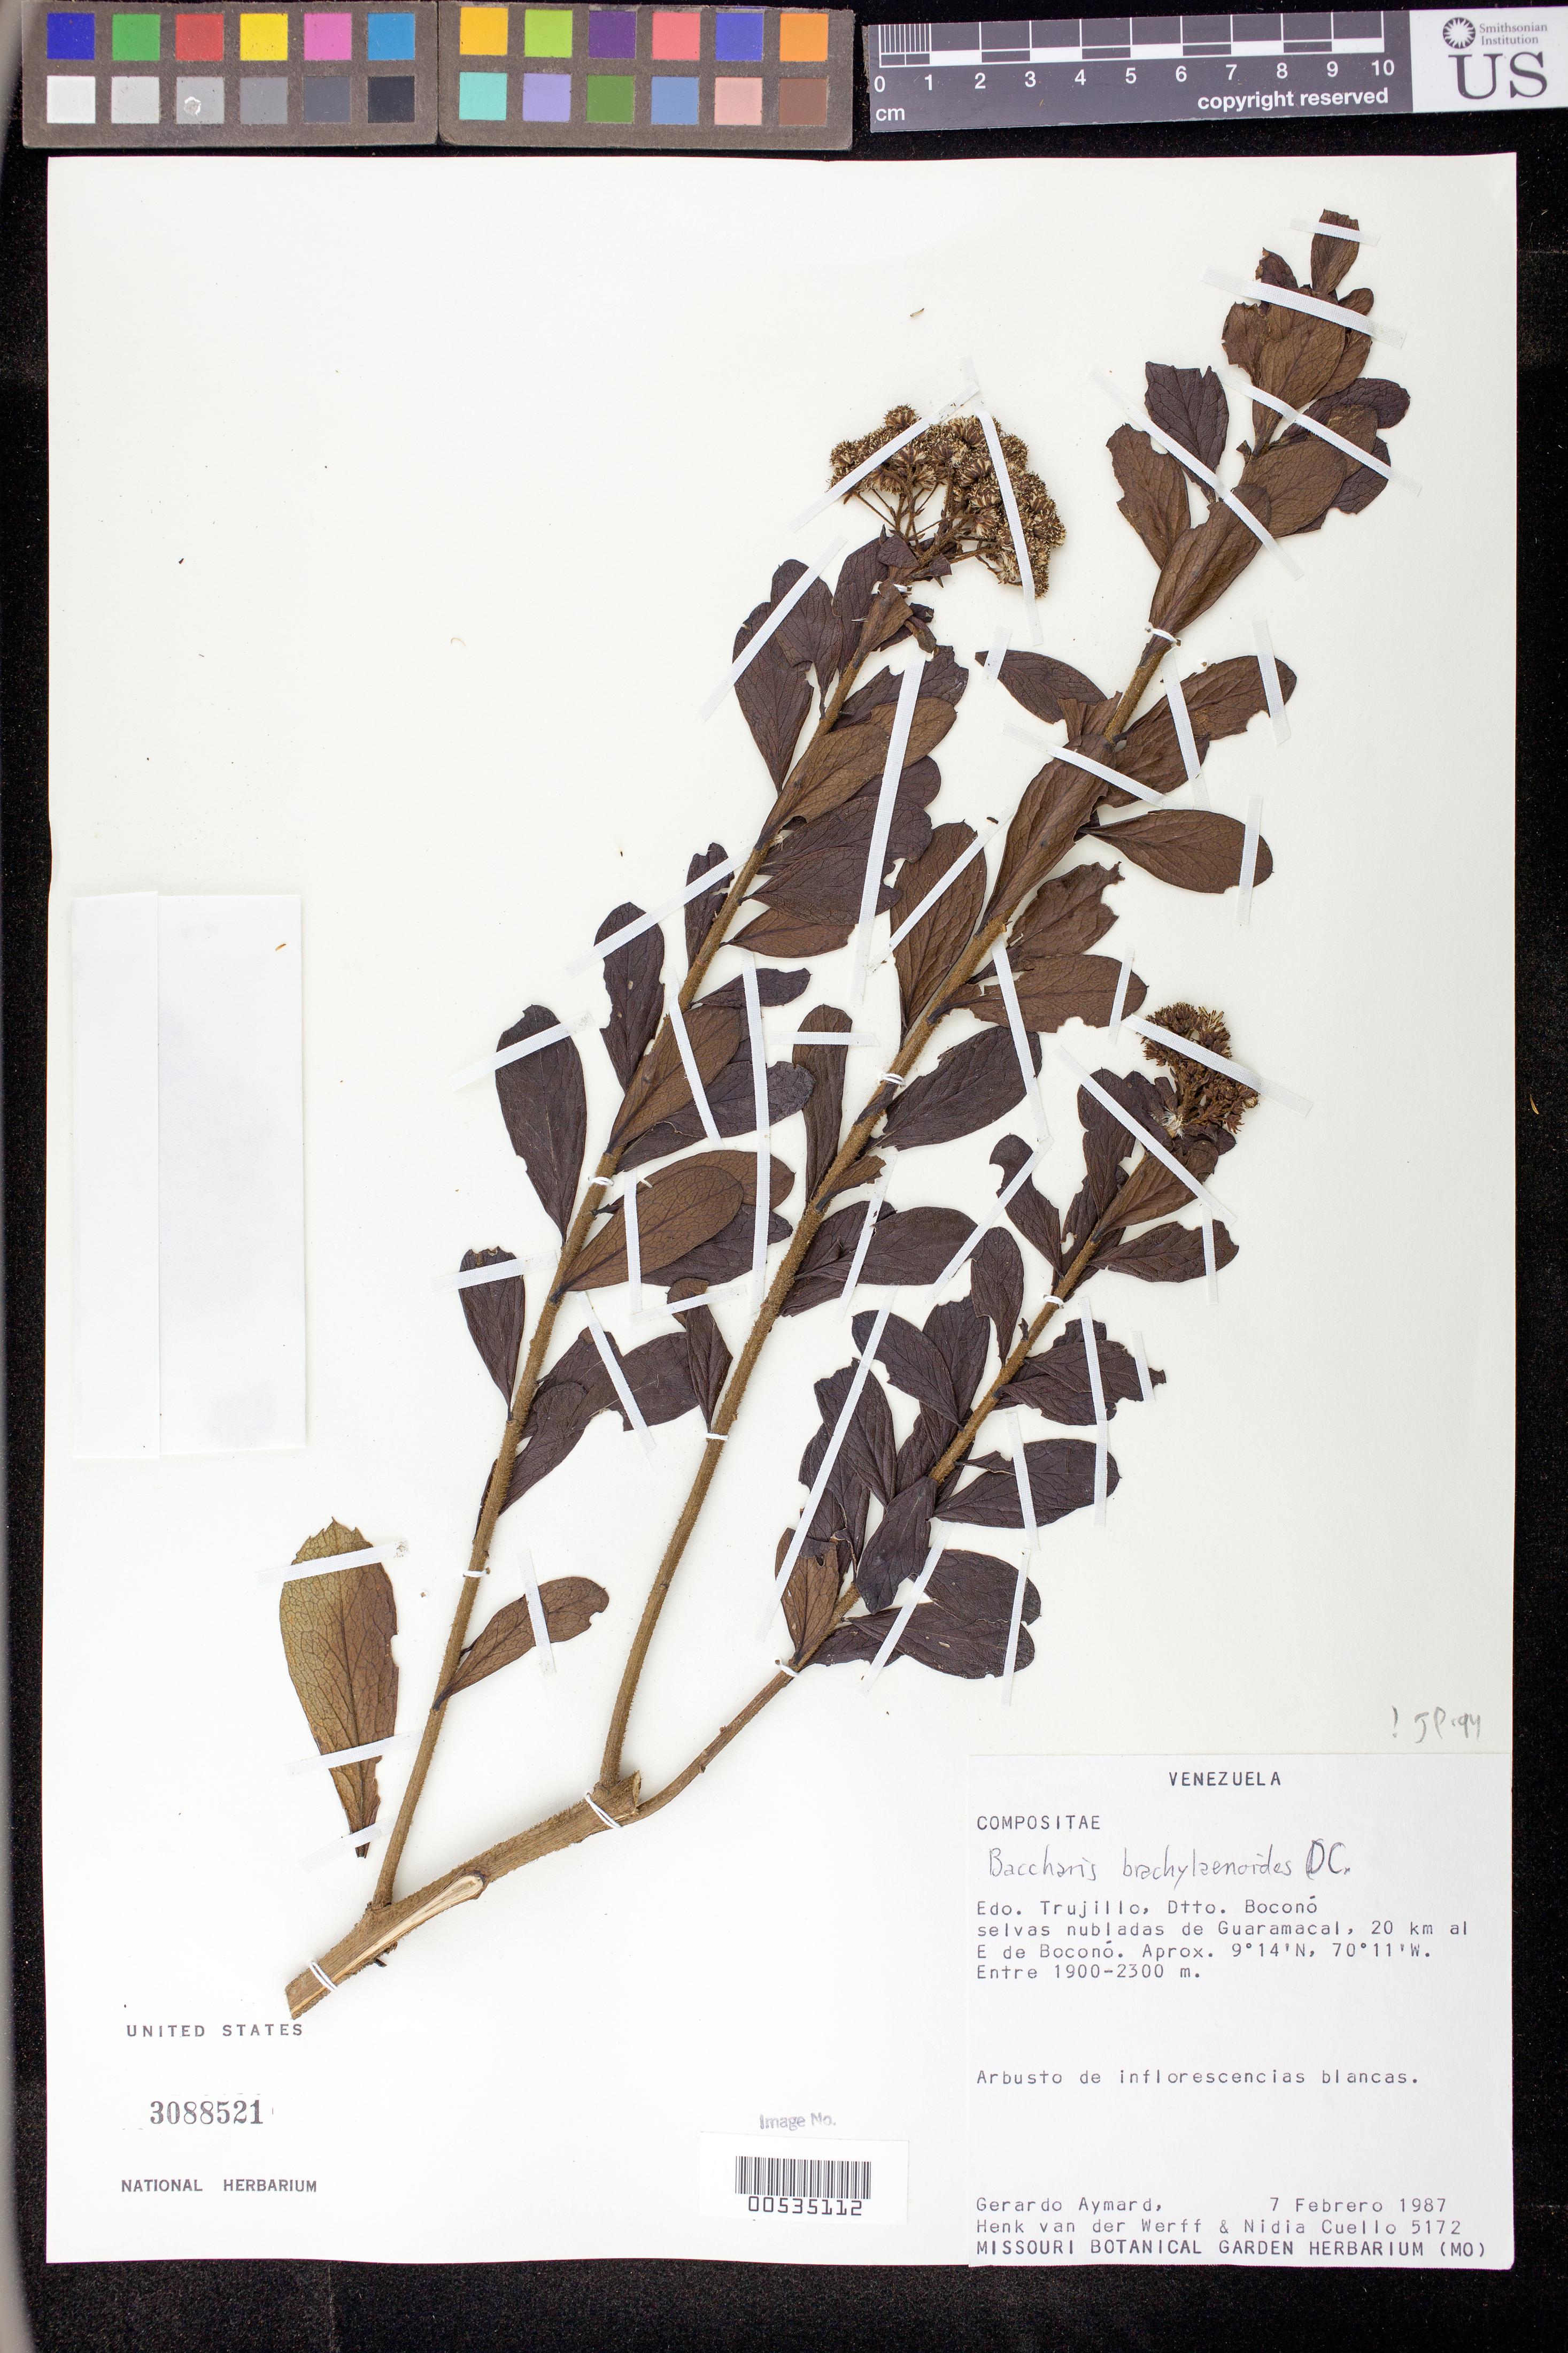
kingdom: Plantae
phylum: Tracheophyta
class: Magnoliopsida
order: Asterales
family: Asteraceae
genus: Baccharis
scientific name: Baccharis brachylaenoides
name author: DC.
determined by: Robinson, Harold E., (US)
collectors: G. A. Aymard, H. van der Werff & N. L. Cuello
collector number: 5172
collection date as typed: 07 Feb 1987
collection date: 1987-02-07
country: Venezuela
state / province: Trujillo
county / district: Boconó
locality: Guaramacal. 20 km E Boconó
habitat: Selvas nubladas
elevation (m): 1900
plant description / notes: MO, PORT, US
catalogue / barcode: US 3088521